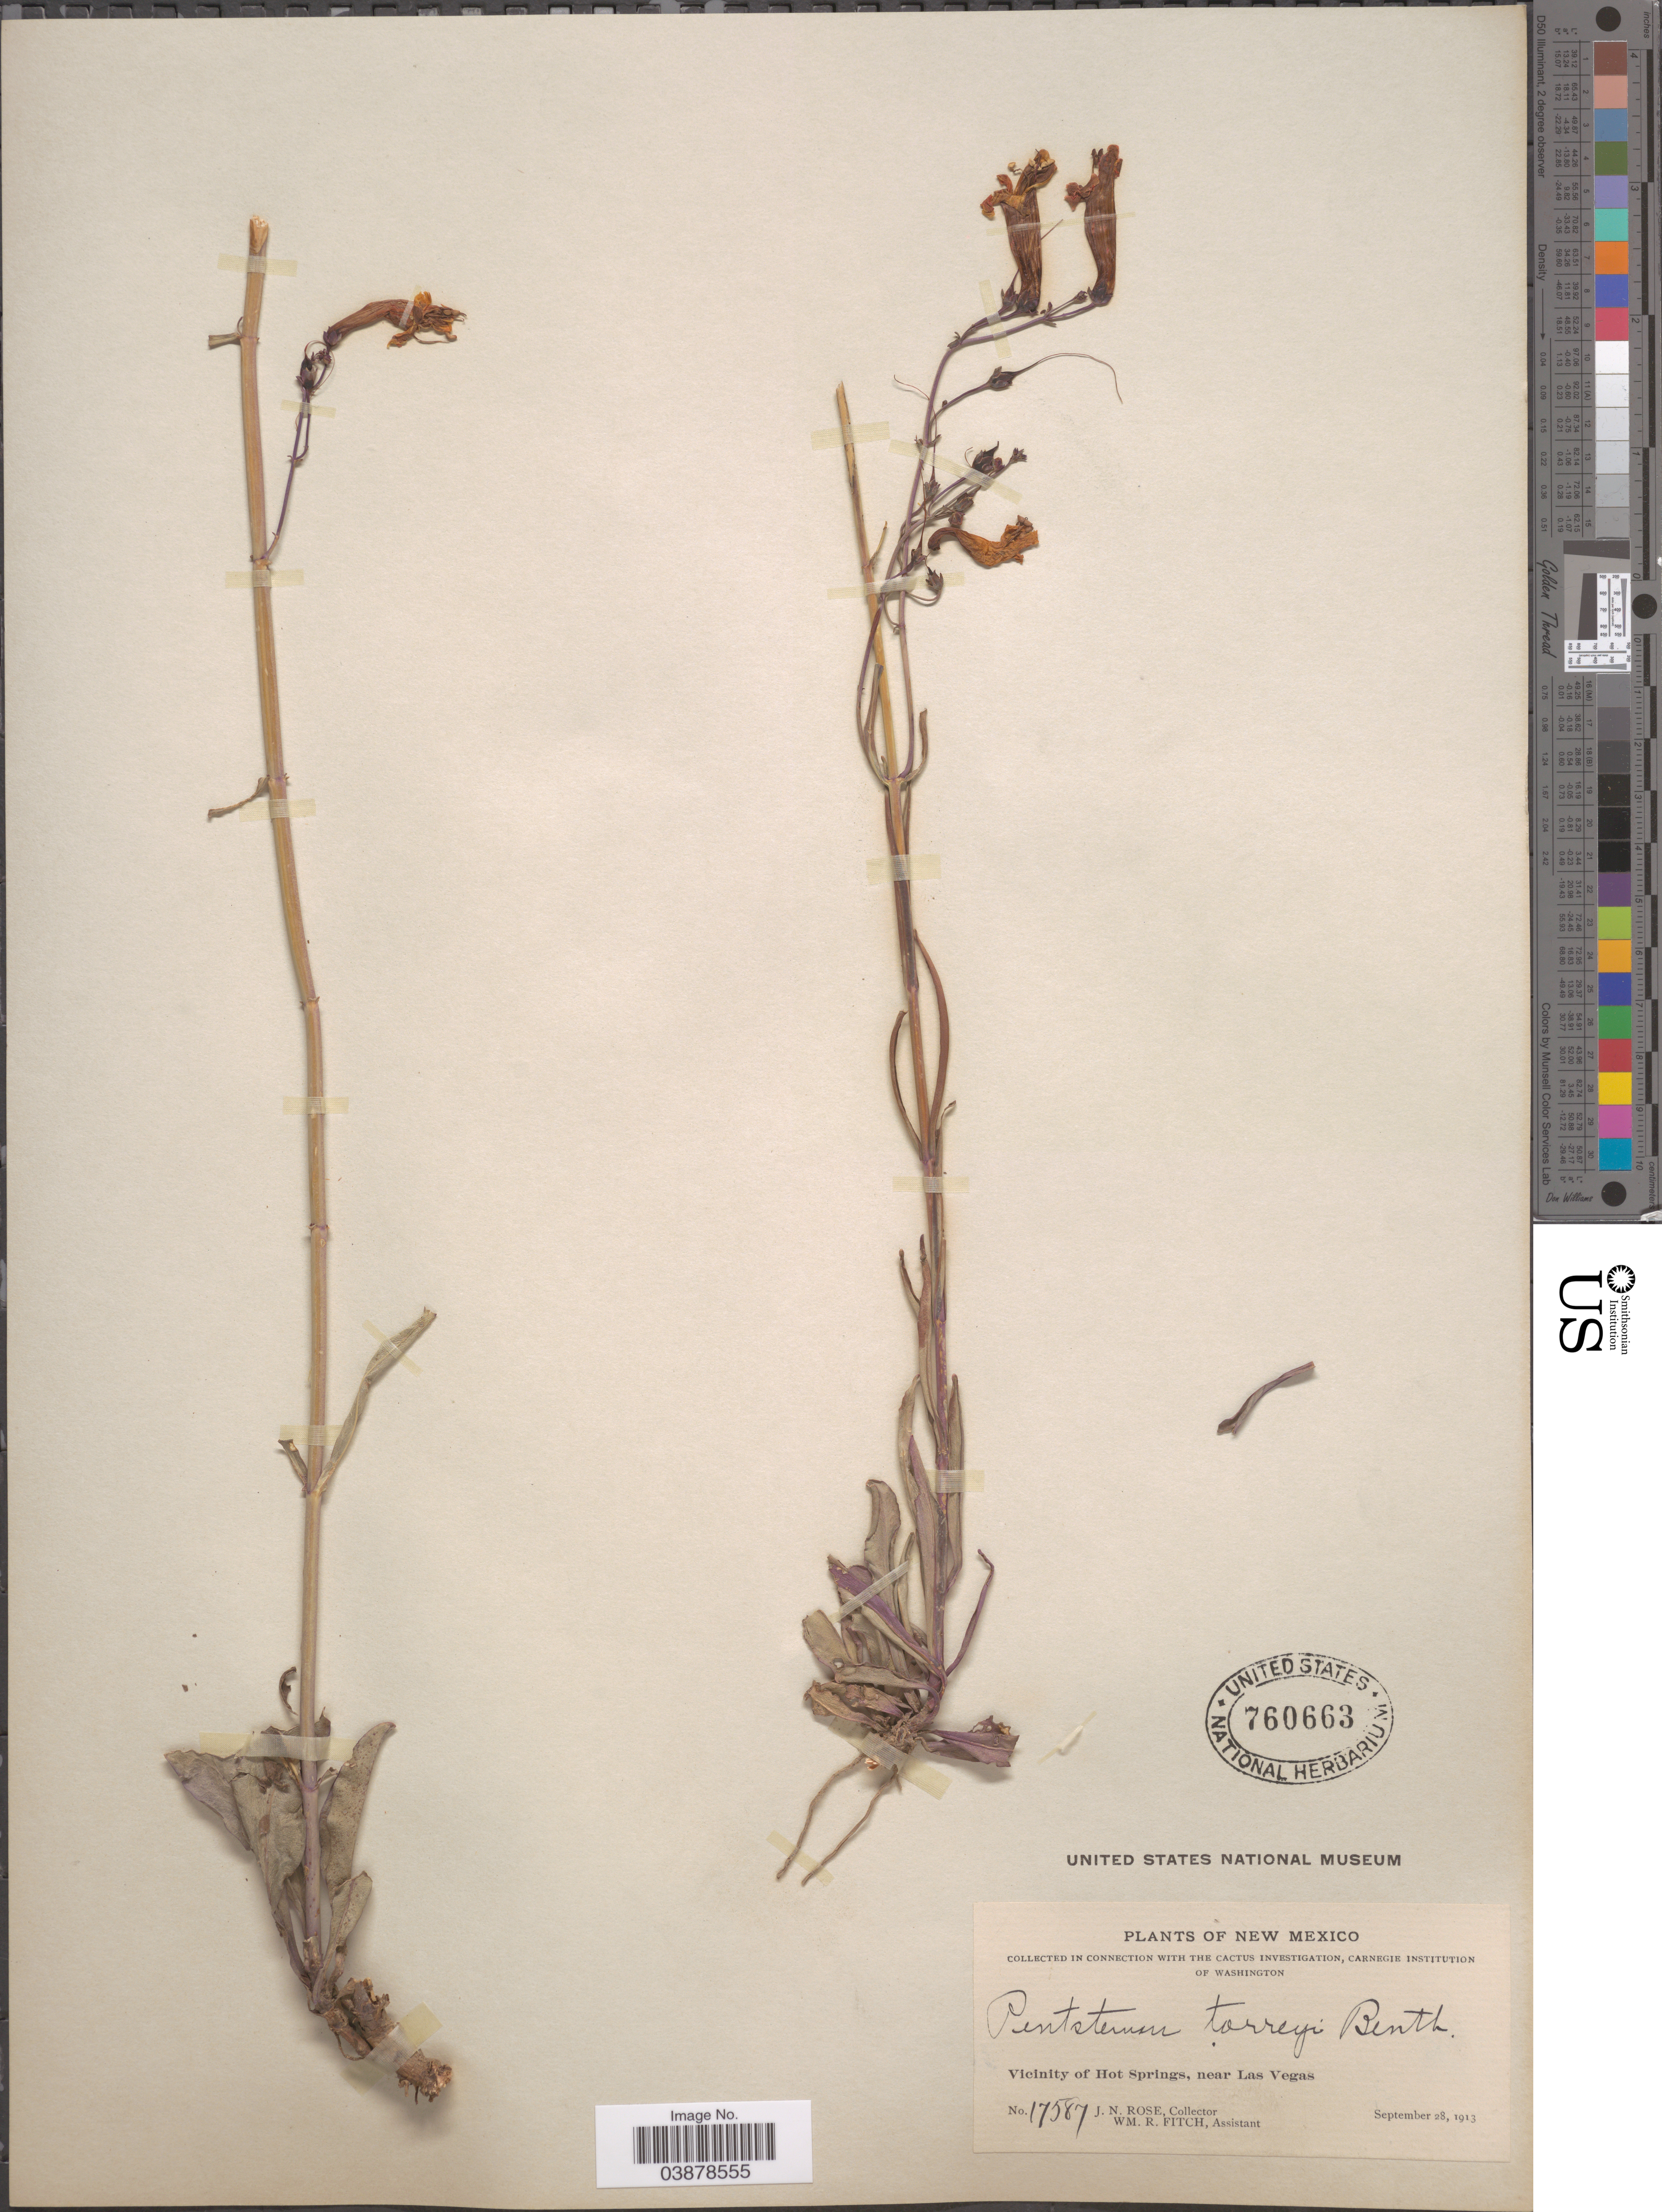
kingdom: Plantae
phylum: Tracheophyta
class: Magnoliopsida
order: Lamiales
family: Plantaginaceae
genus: Penstemon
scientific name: Penstemon torreyi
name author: Benth.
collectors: J. N. Rose & W. R. Fitch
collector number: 17587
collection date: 1913-09-28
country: United States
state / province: New Mexico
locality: Vicinity of Hot Springs, near Las Vegas.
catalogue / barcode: US 760663